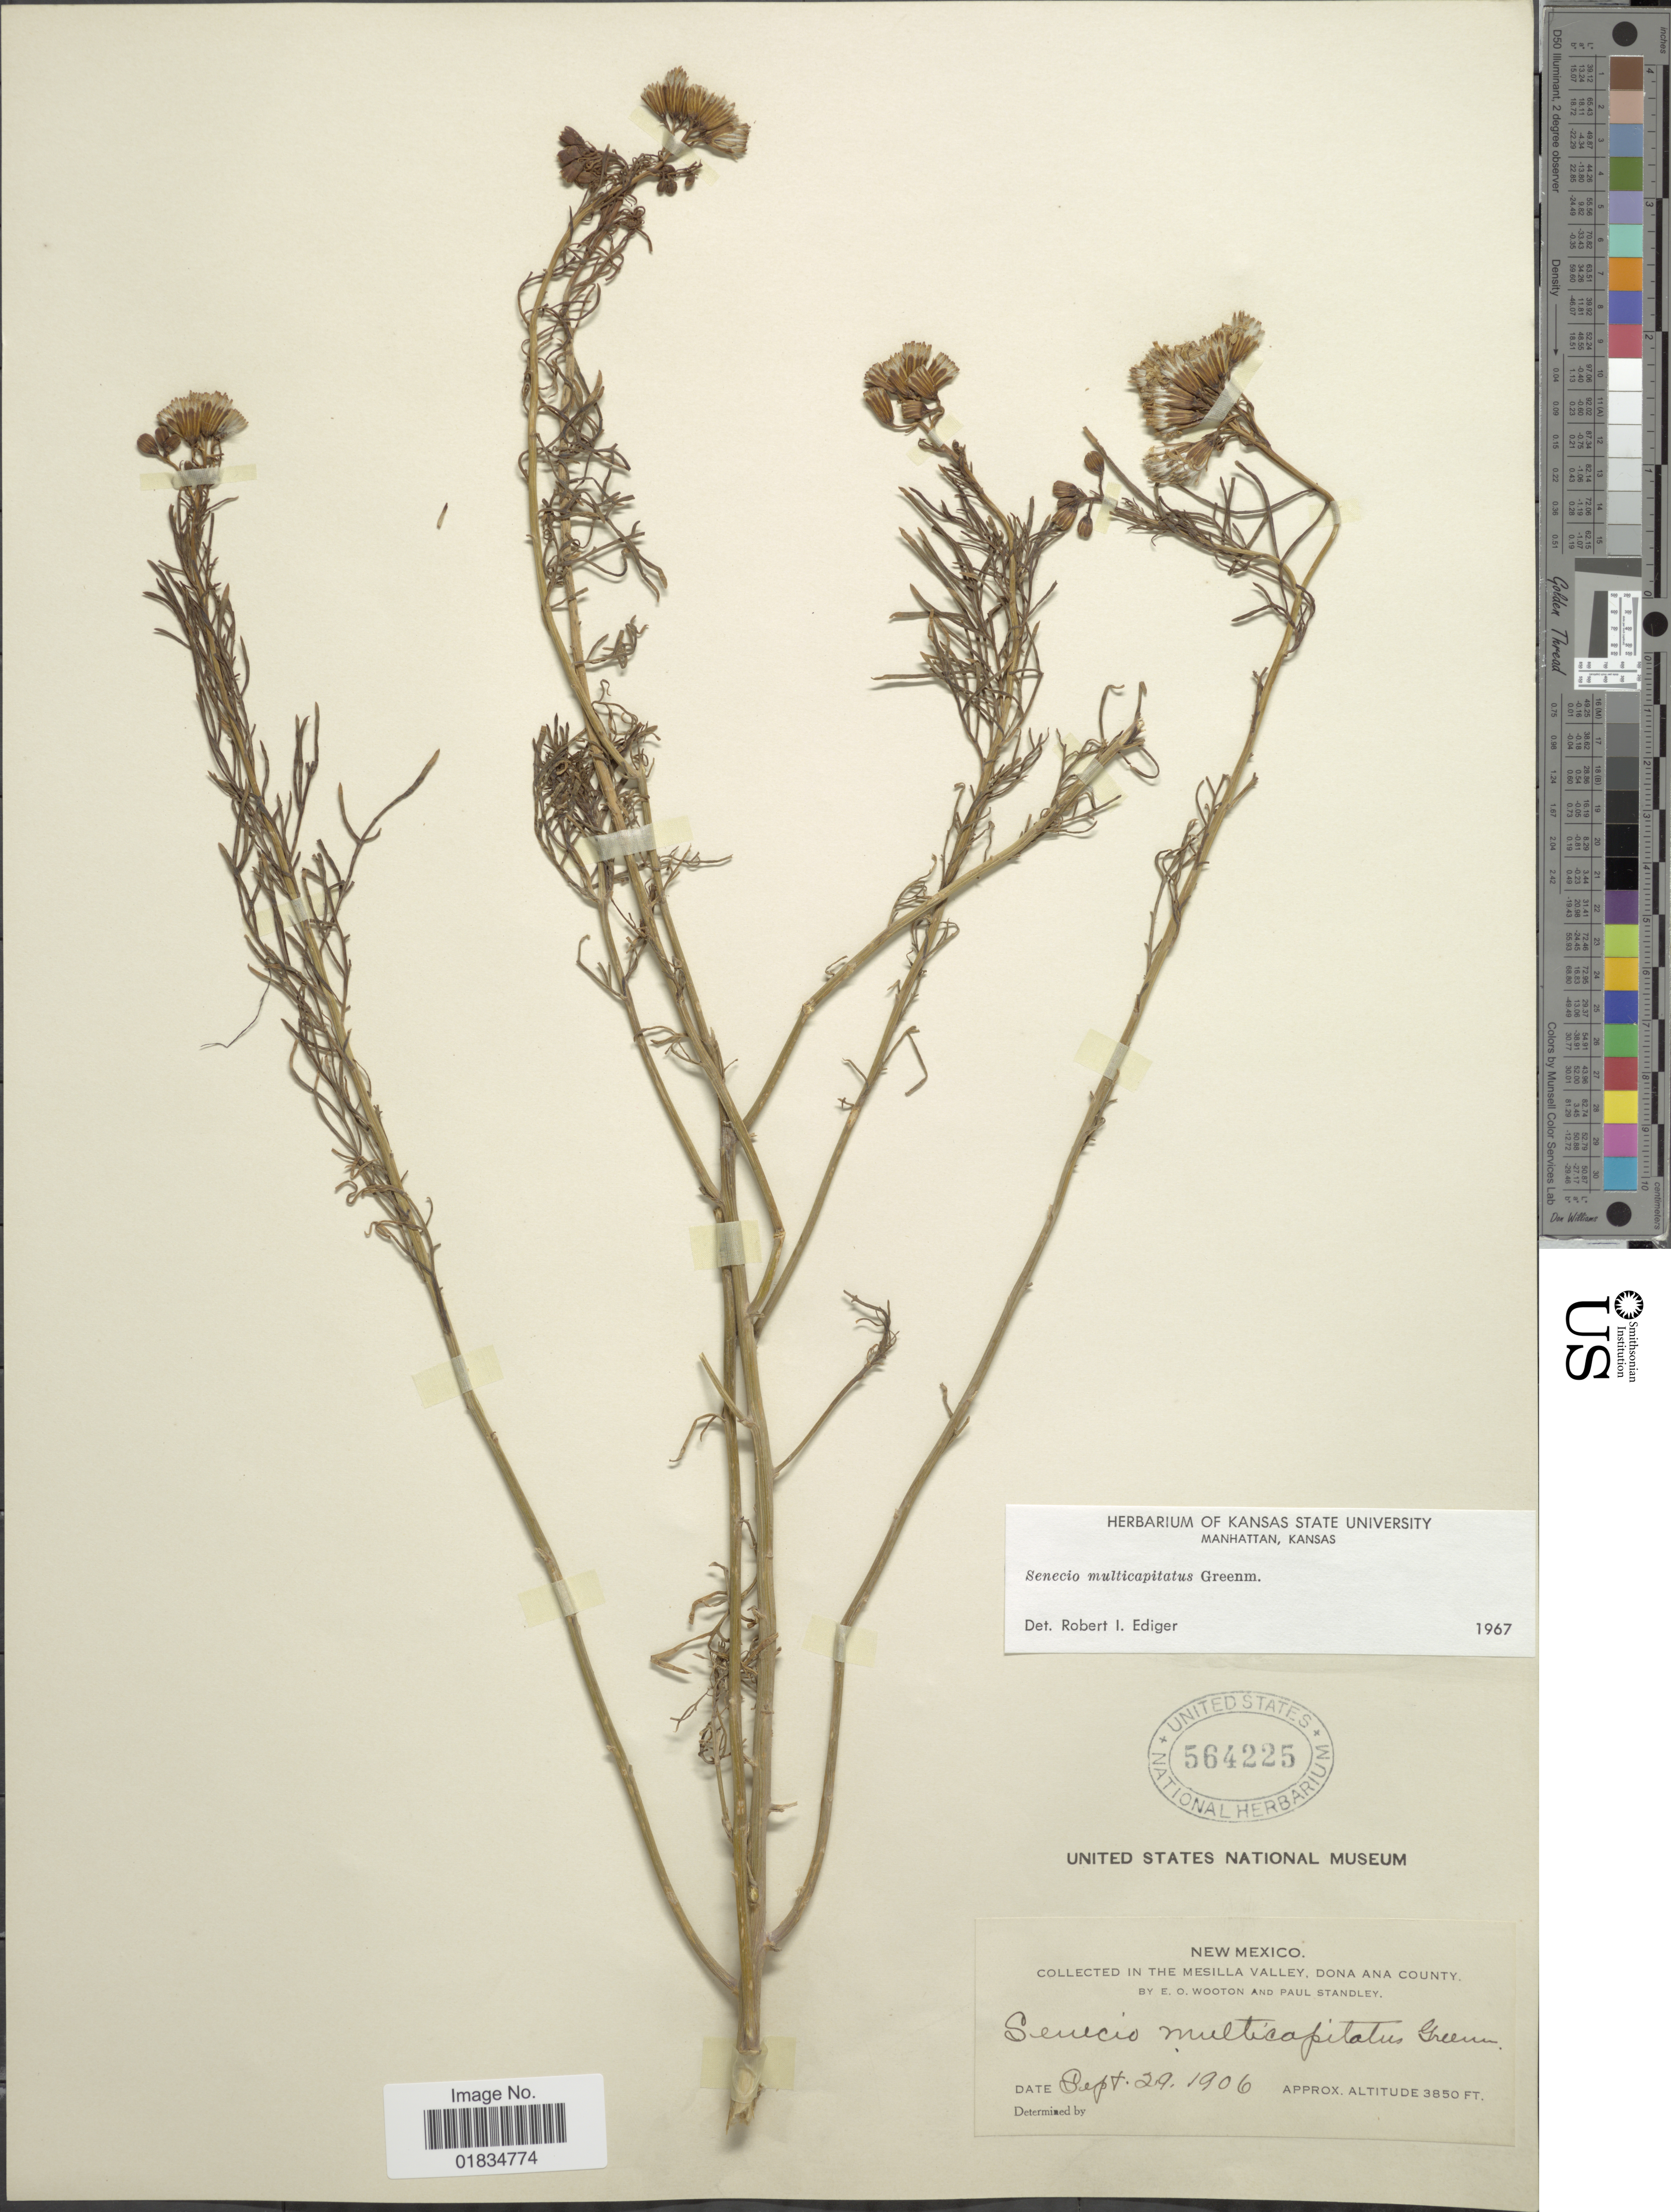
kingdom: Plantae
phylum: Tracheophyta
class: Magnoliopsida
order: Asterales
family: Asteraceae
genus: Senecio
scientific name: Senecio multicapitatus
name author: Greenm.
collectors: E. O. Wooton & P. C. Standley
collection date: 1906-09-29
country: United States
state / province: New Mexico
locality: The Mesilla Valley, Dona Ana County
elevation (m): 1173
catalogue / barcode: US 564225